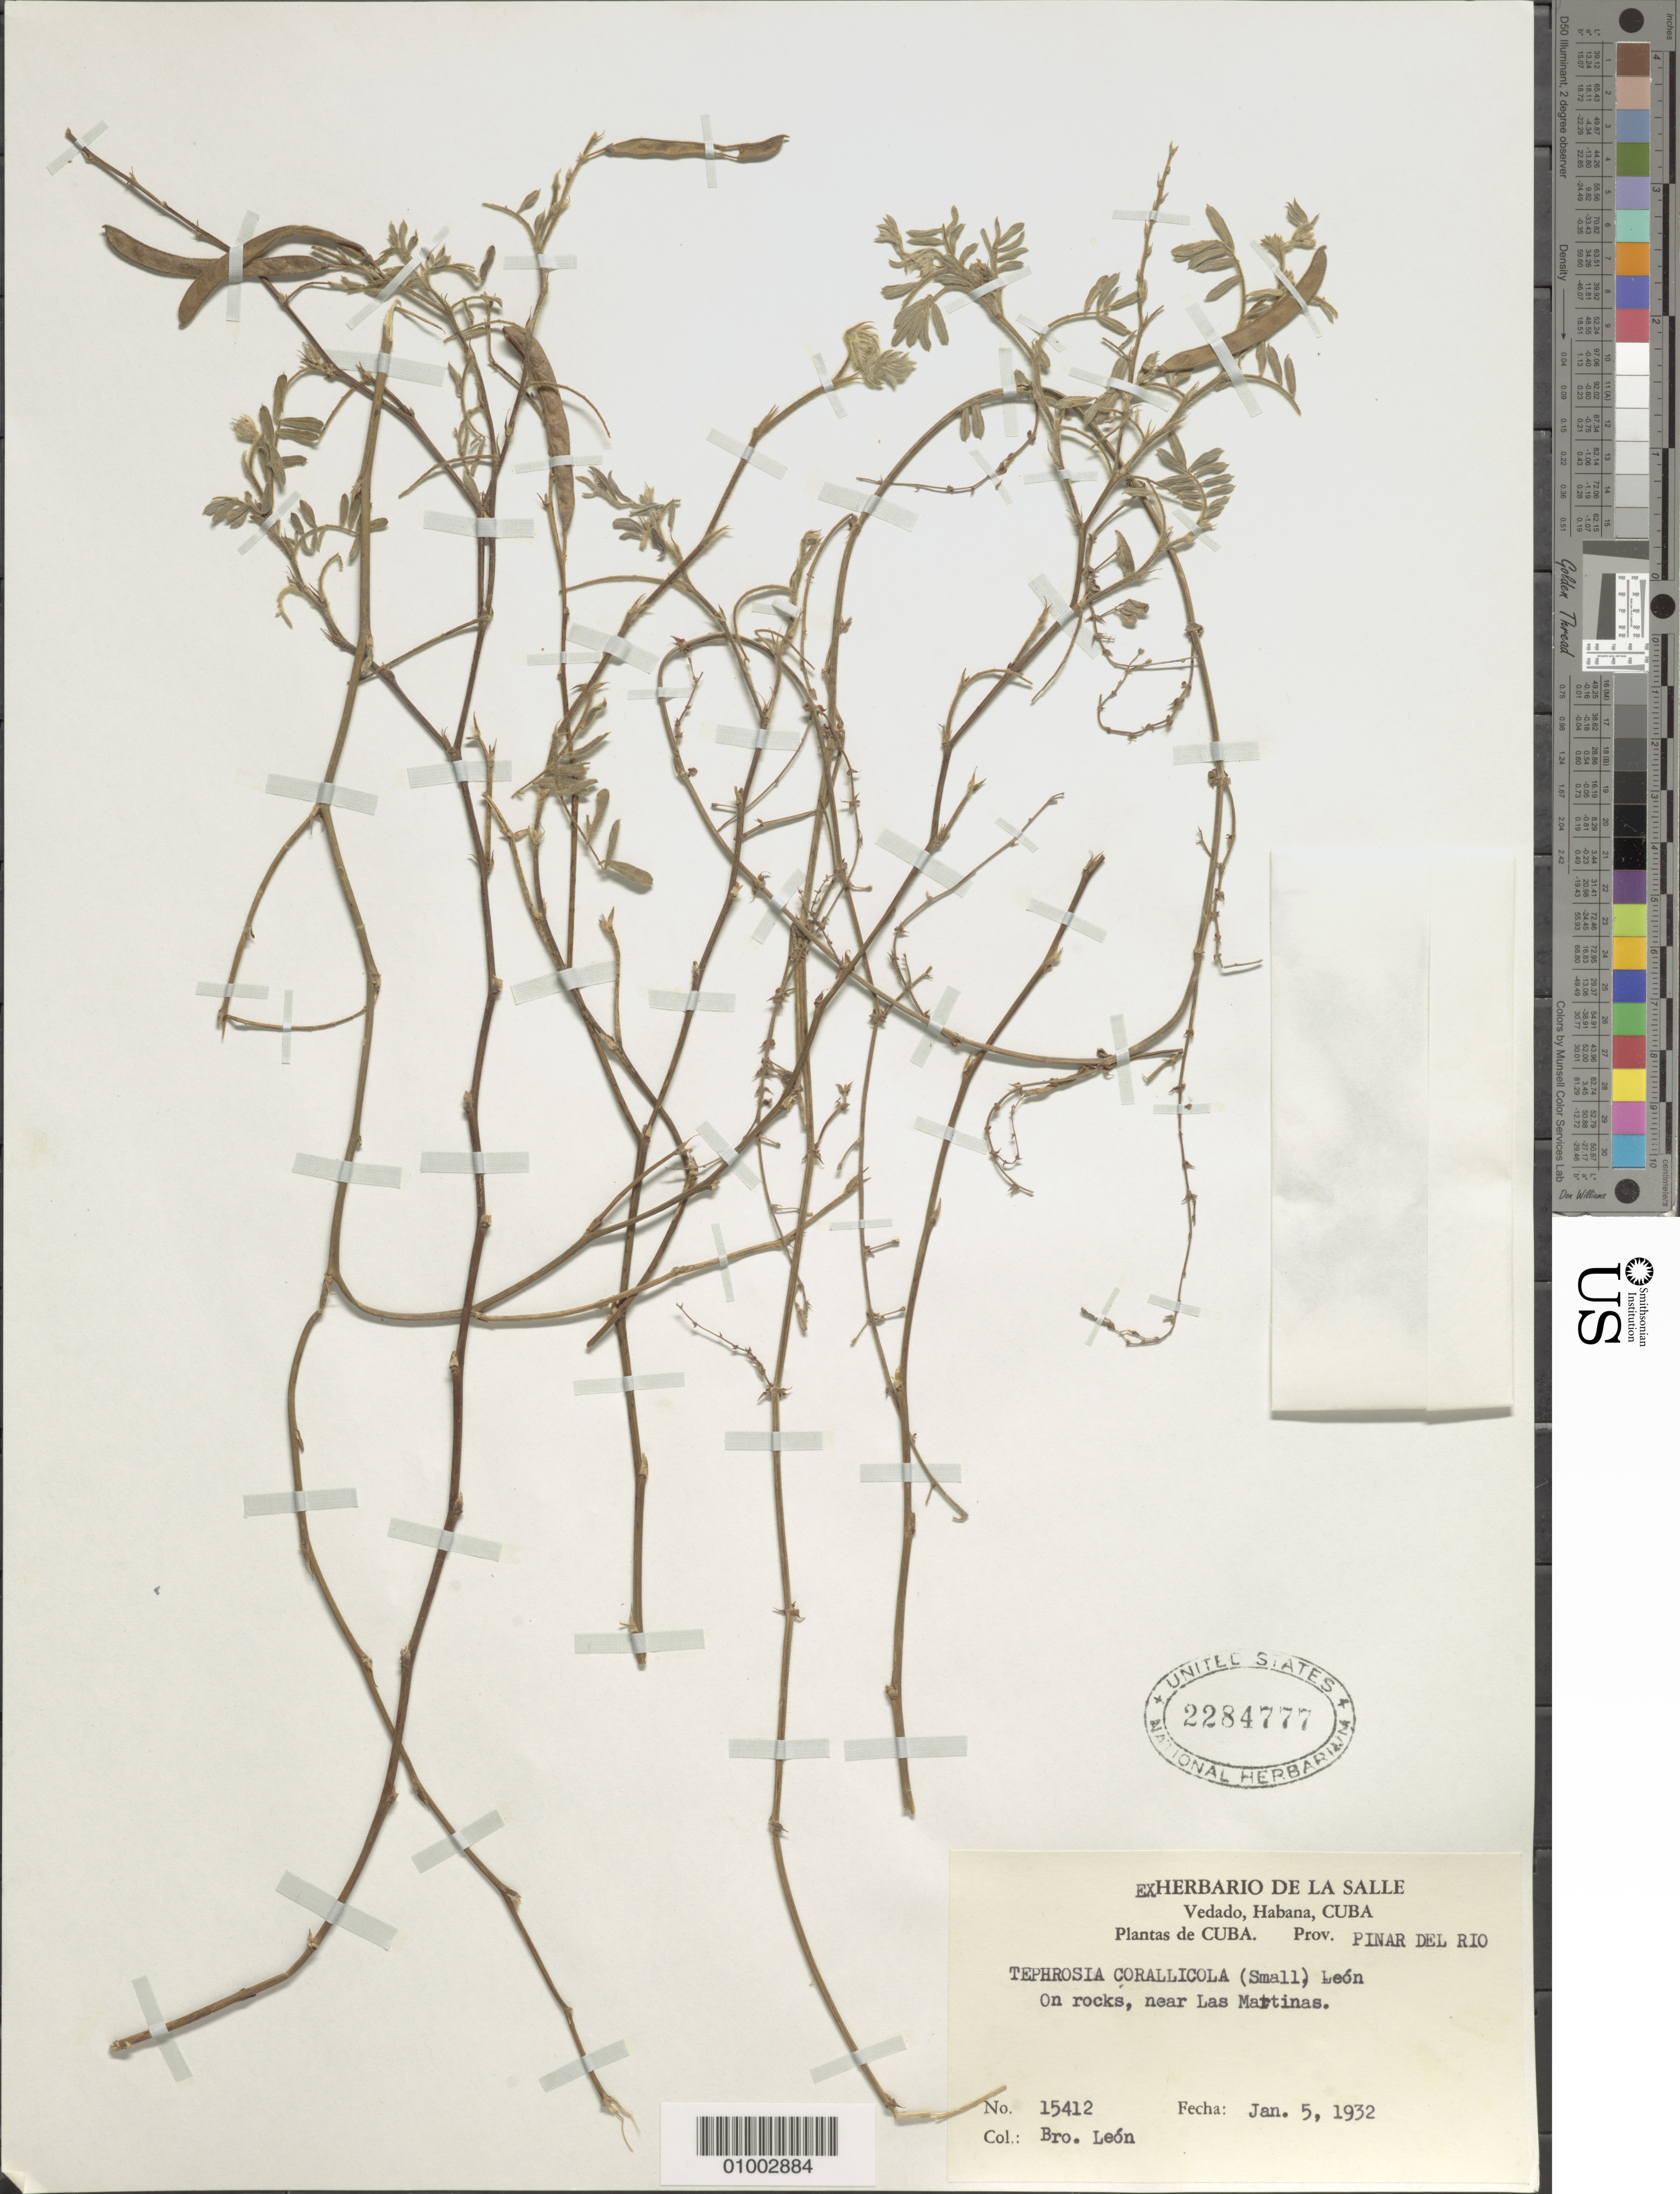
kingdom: Plantae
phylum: Tracheophyta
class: Magnoliopsida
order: Fabales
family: Fabaceae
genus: Tephrosia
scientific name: Tephrosia corallicola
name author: (Small) León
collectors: Bro. León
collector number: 15412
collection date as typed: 05 Jan 1932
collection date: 1932-01-05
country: Cuba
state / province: Pinar del Rio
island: Cuba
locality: On rocks, near Las Martinas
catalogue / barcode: US 2284777